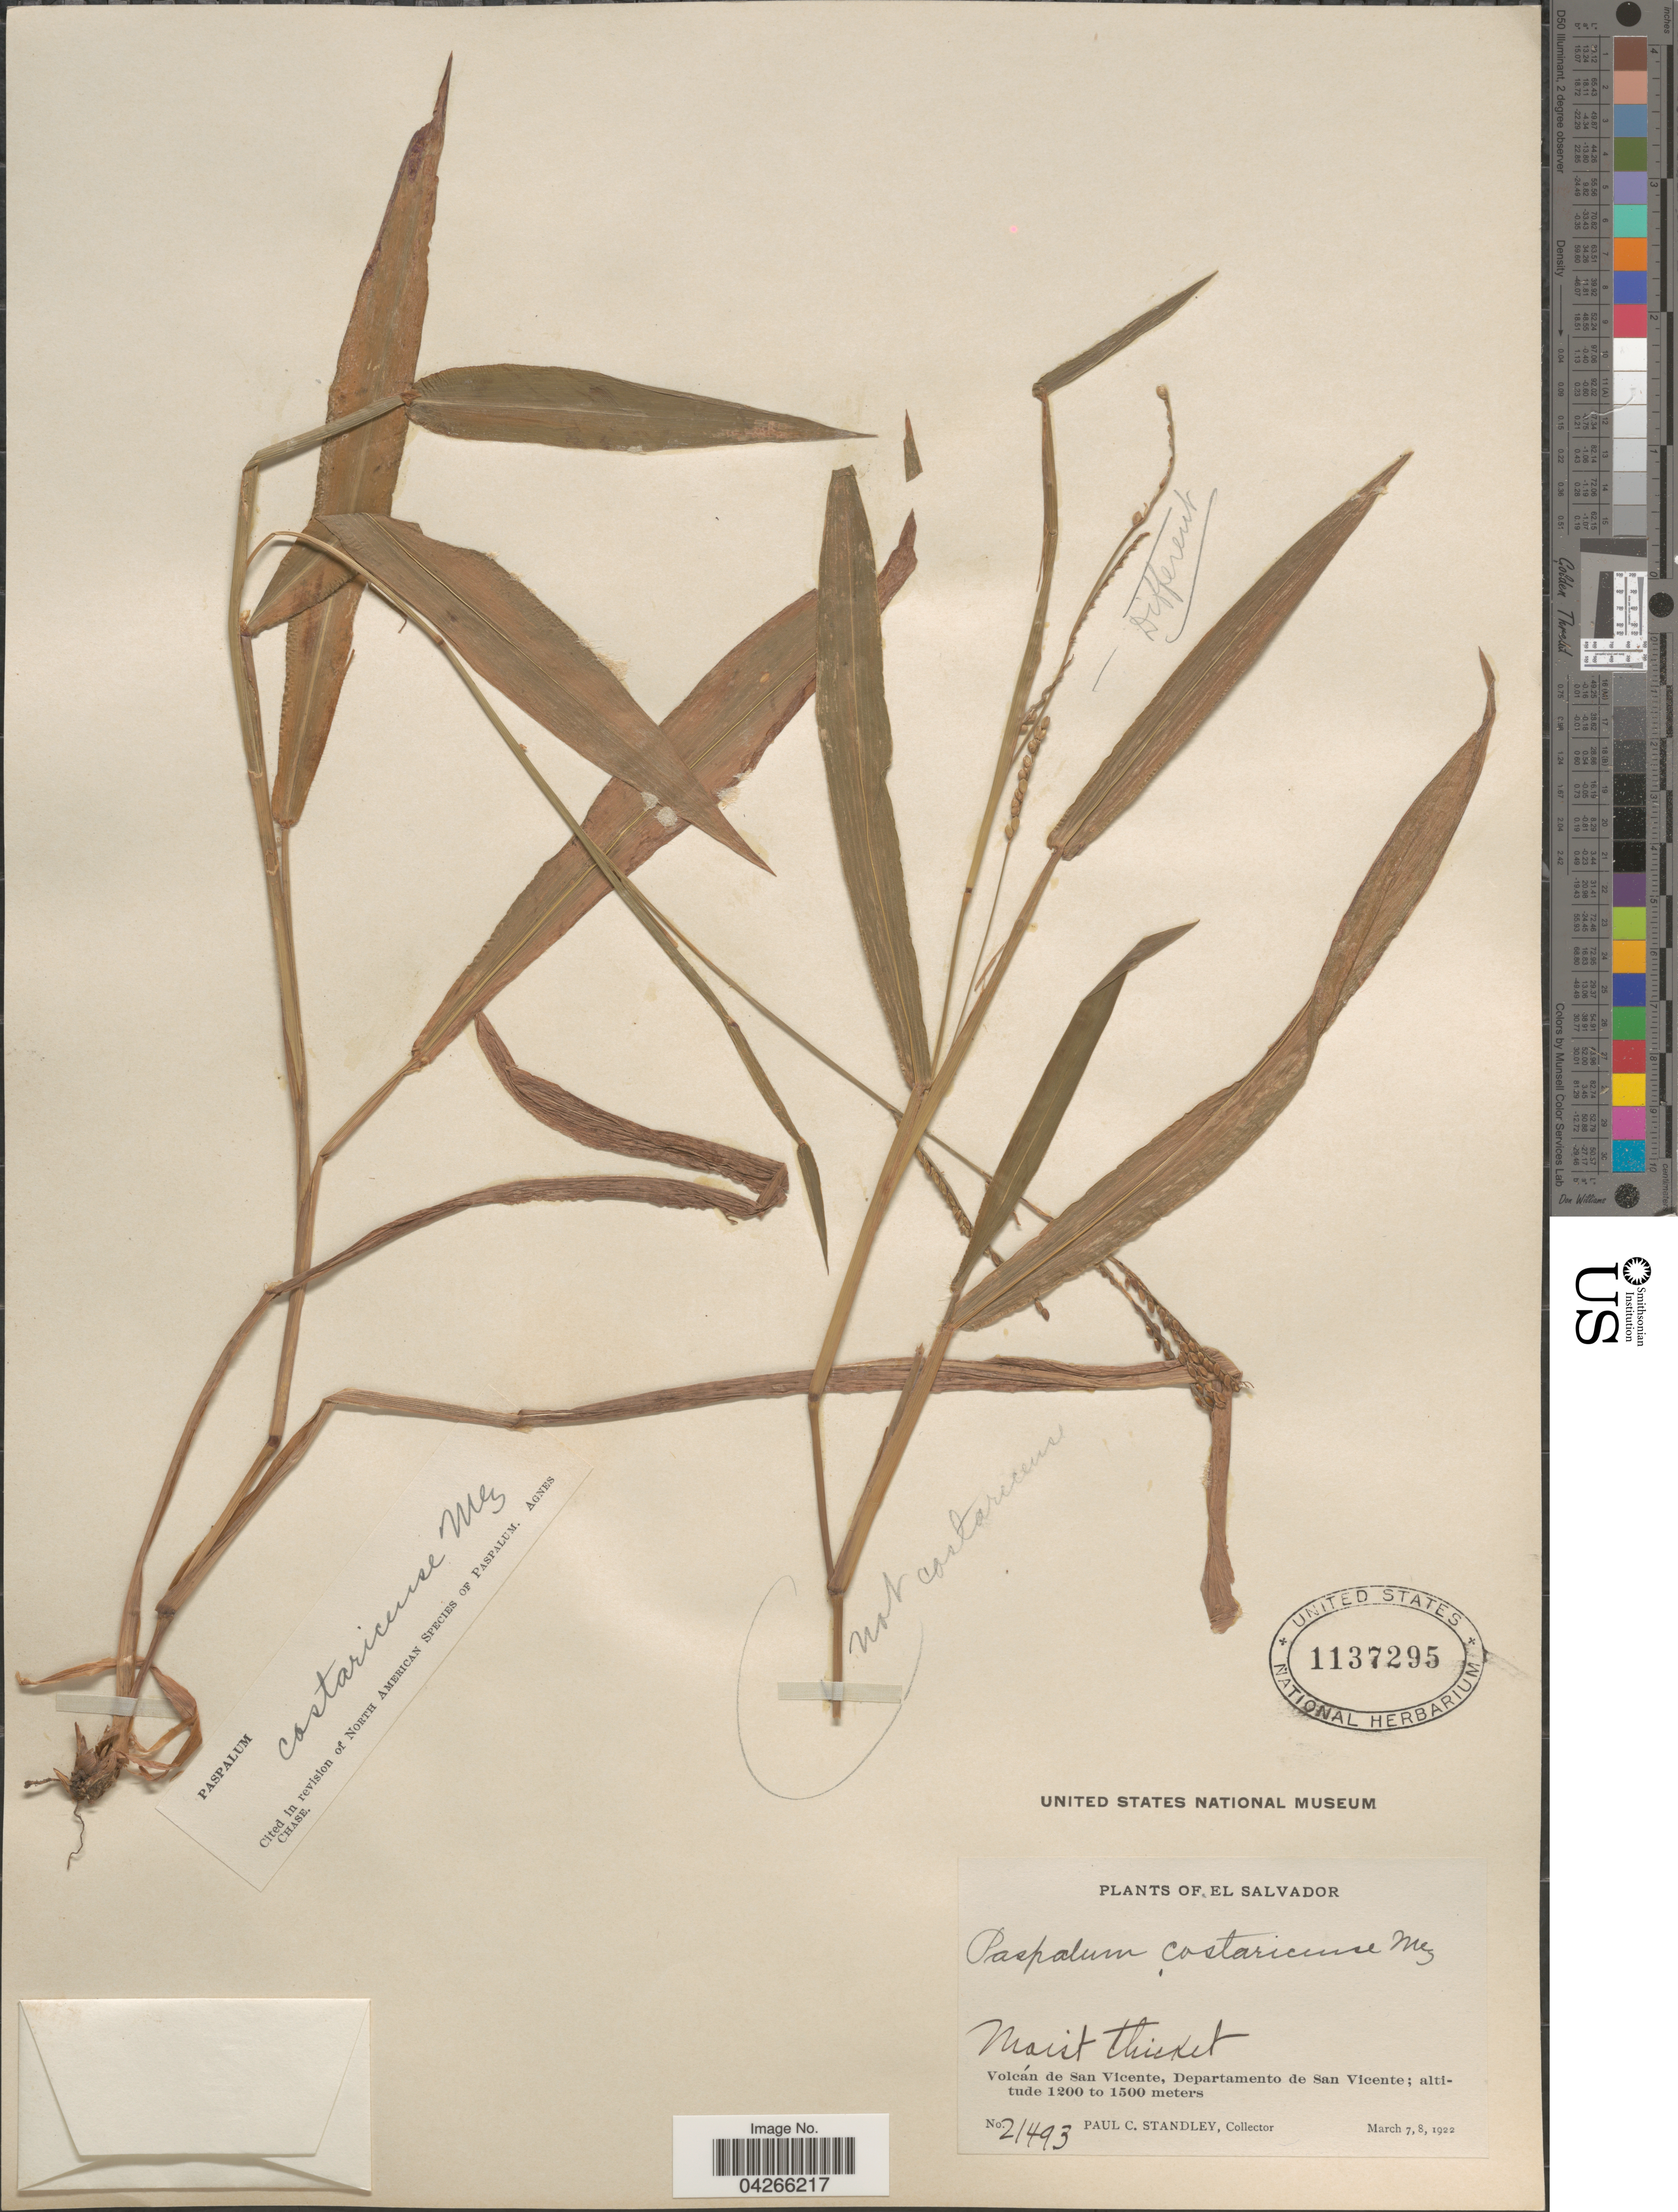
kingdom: Plantae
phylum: Tracheophyta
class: Liliopsida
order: Poales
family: Poaceae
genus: Paspalum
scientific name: Paspalum costaricense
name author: Mez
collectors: P. C. Standley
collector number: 21493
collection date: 1922-03-07/1922-03-08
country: El Salvador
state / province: San Vincente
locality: Volcán de San Vicente, Departamento de San Vicente.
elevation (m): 1200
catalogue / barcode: US 1137295